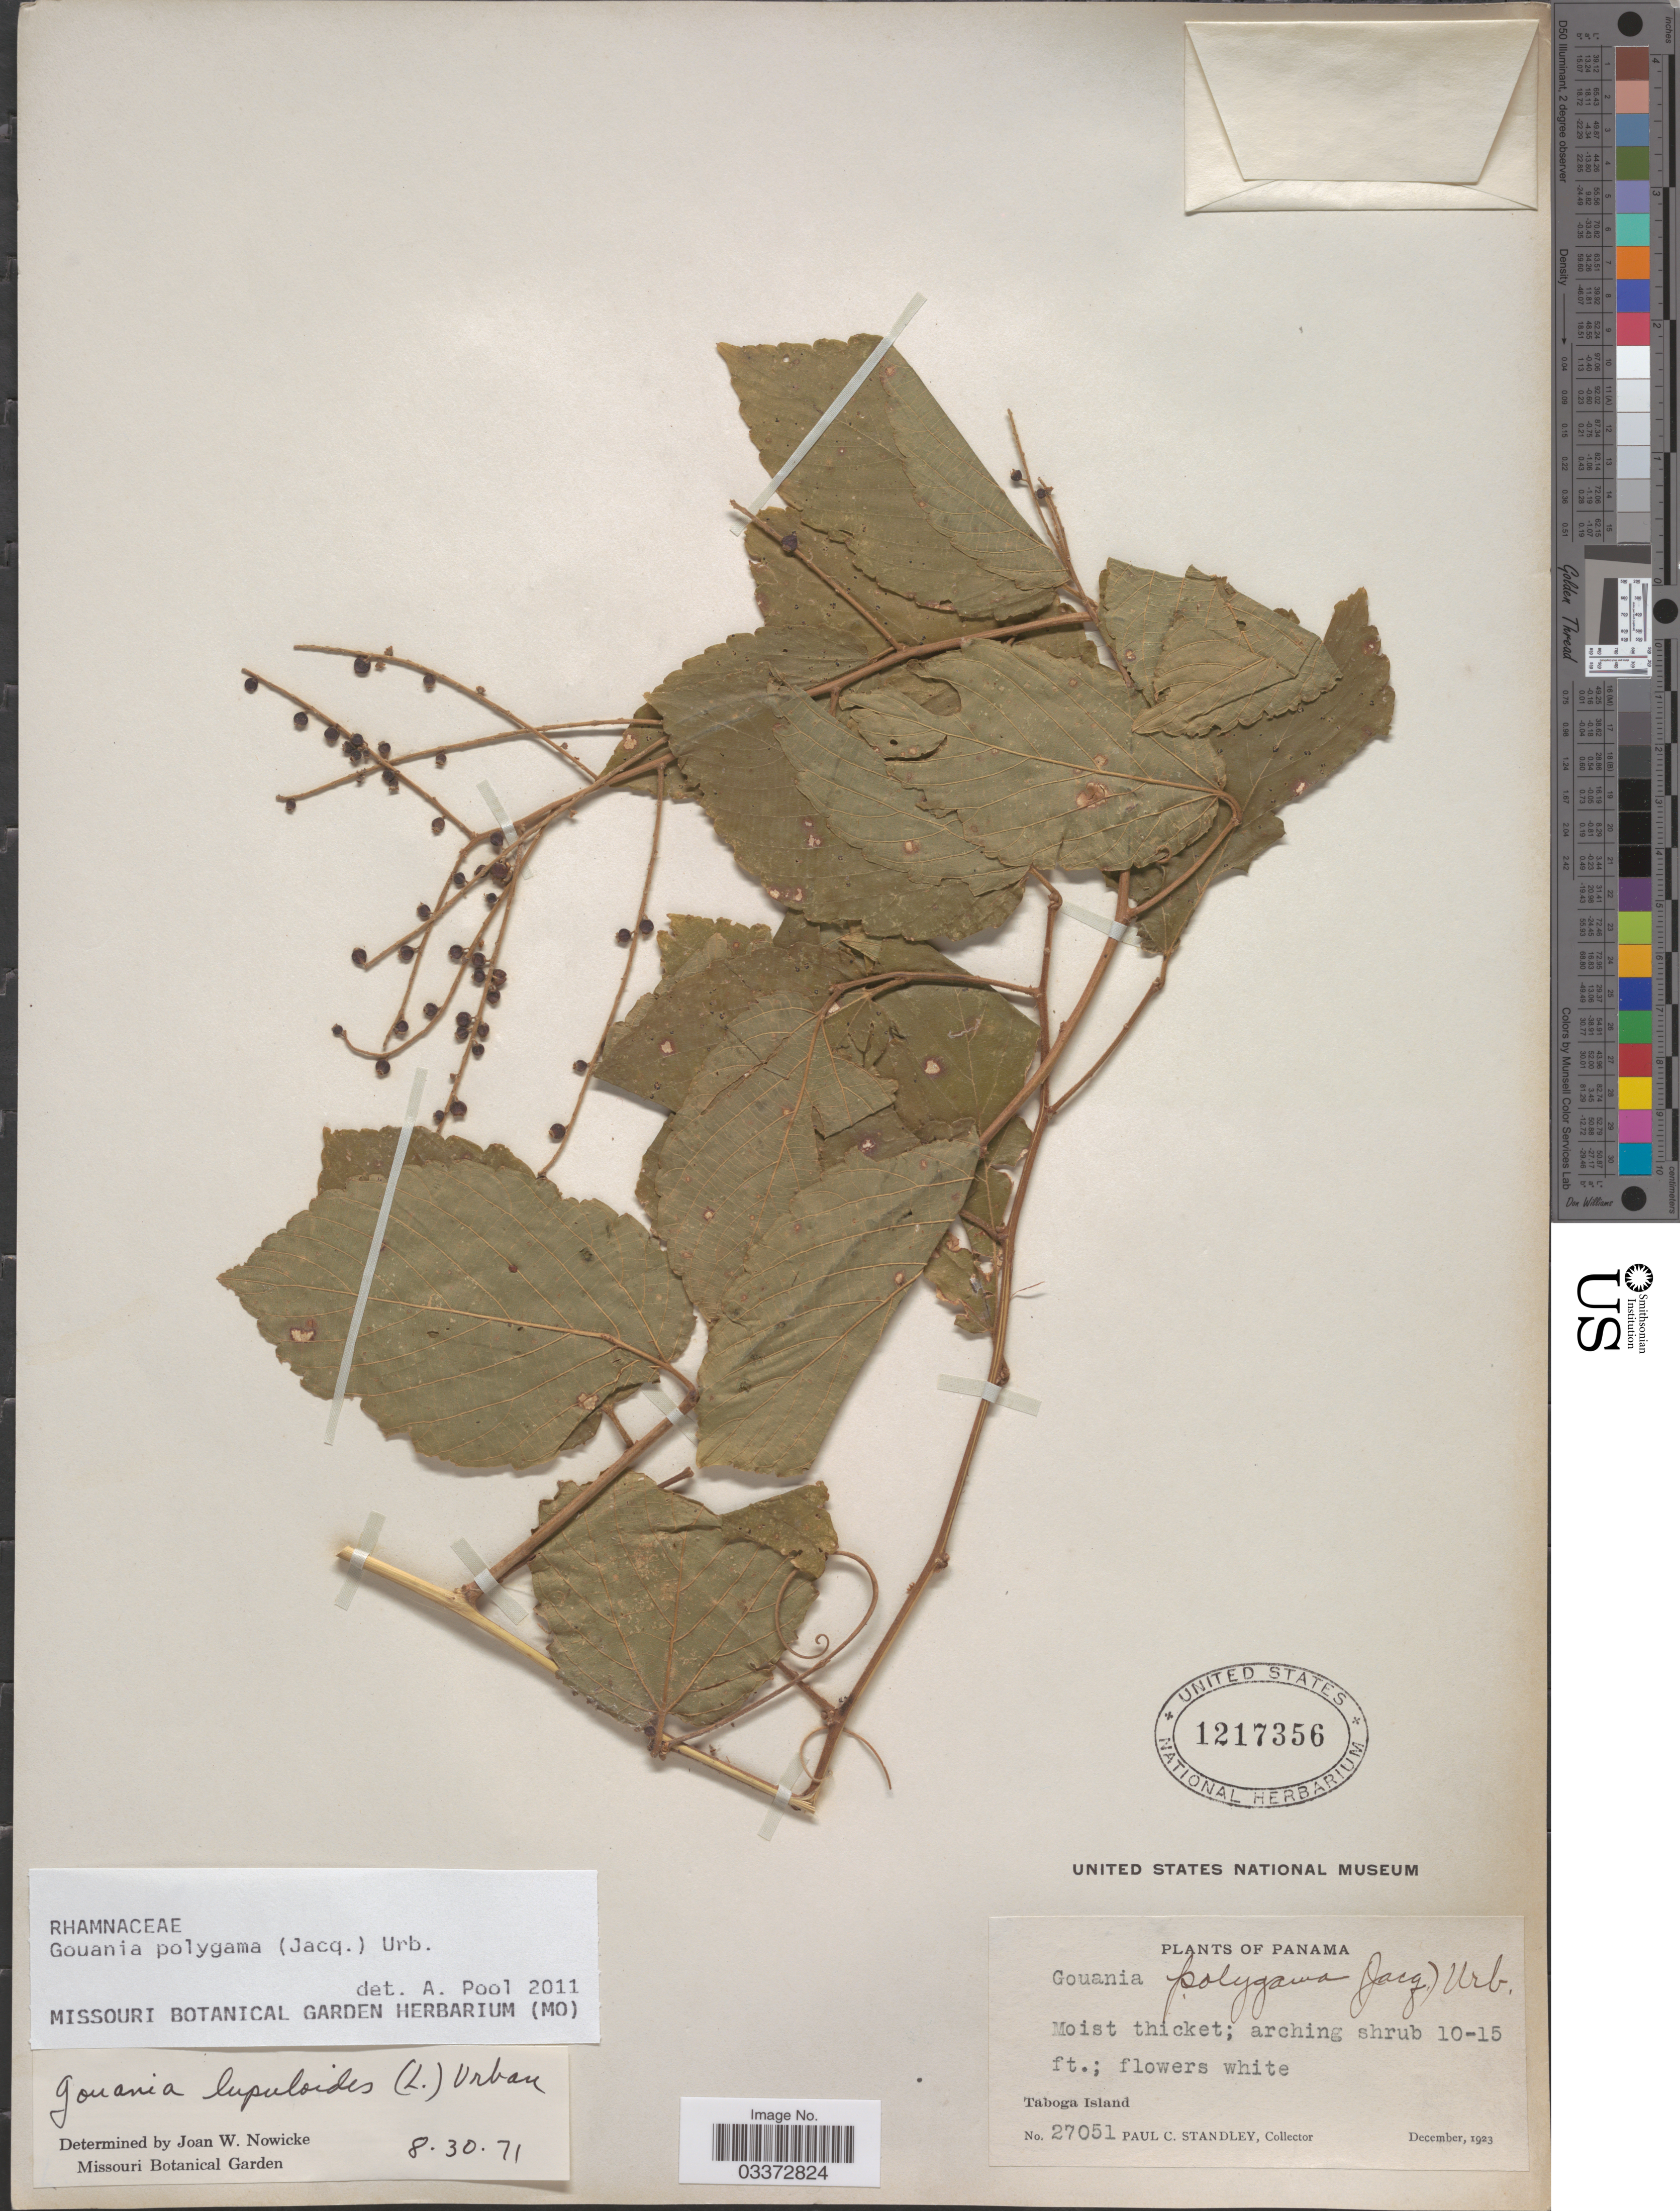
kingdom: Plantae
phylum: Tracheophyta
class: Magnoliopsida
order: Rosales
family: Rhamnaceae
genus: Gouania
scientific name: Gouania polygama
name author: (Jacq.) Urb.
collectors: P. C. Standley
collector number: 27051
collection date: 1923-12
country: Panama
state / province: Panamá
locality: Taboga Island.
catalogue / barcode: US 1217356